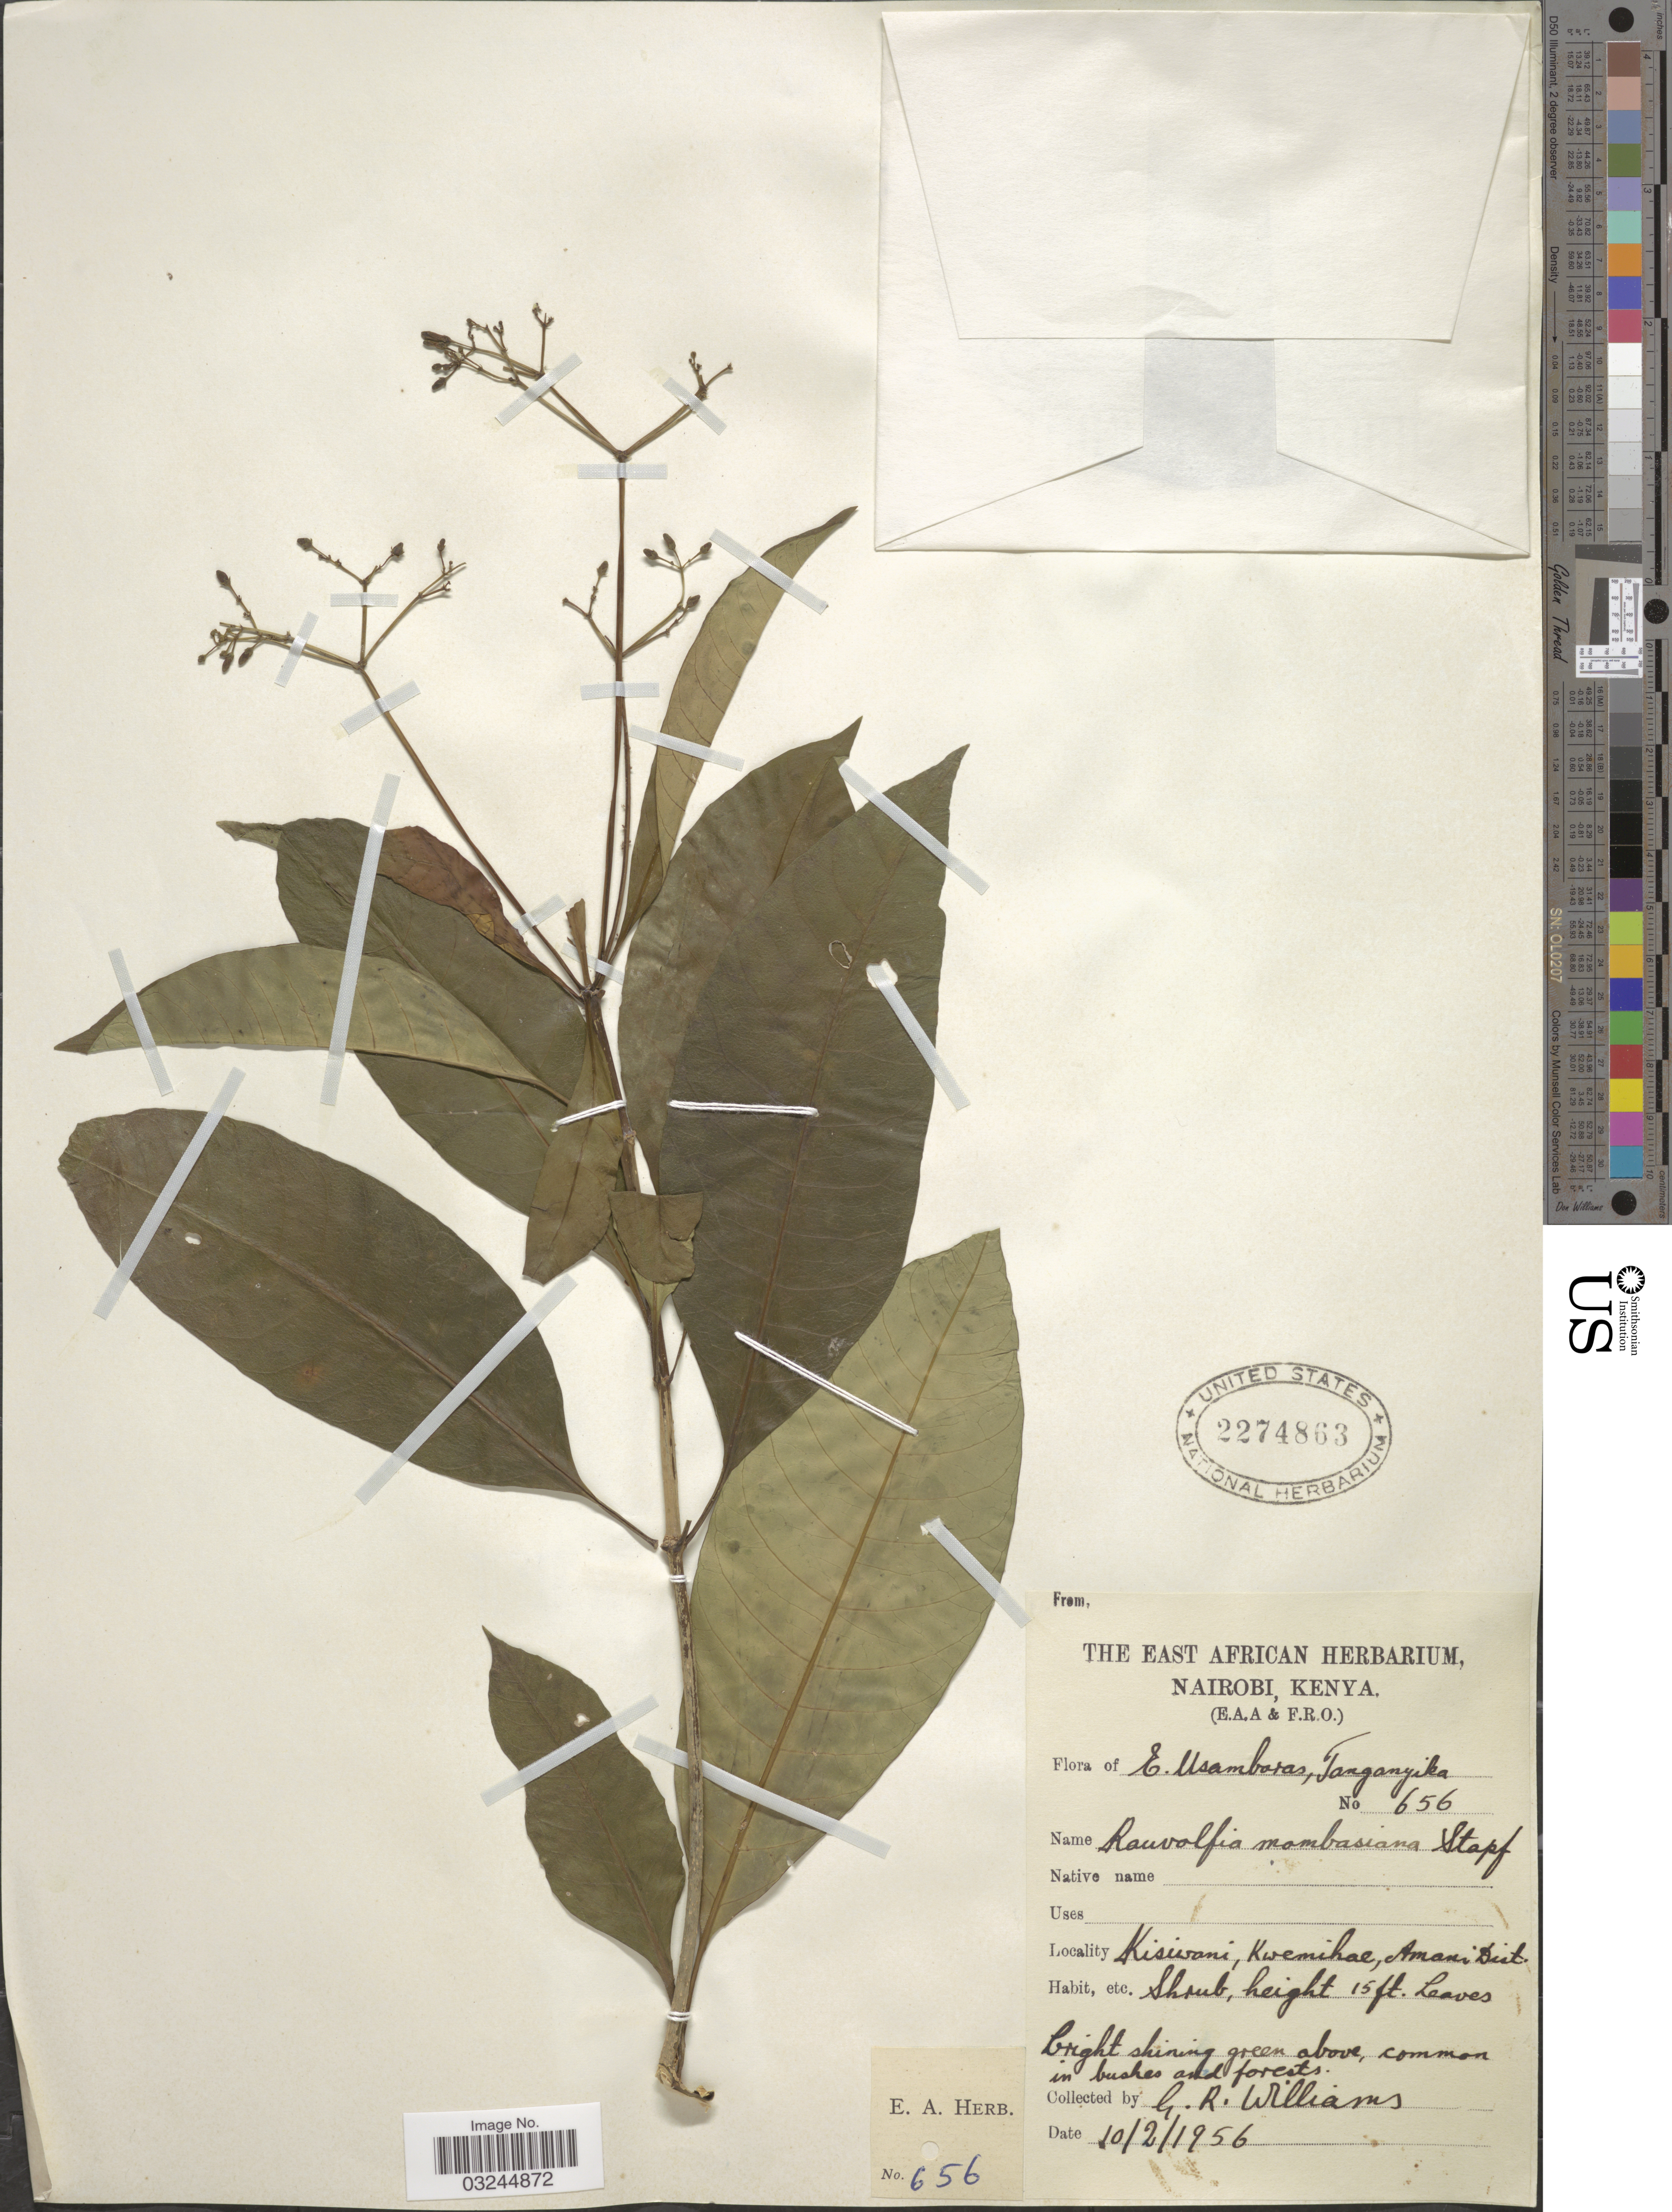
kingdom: Plantae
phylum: Tracheophyta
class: Magnoliopsida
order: Gentianales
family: Apocynaceae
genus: Rauvolfia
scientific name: Rauvolfia mombasiana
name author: Stapf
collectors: G. Williams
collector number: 656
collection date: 1956-02-10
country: Tanzania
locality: E. Usambaras, Tanganyika. Kisiwani, Kwemihae, Amani Dist.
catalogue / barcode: US 2274863